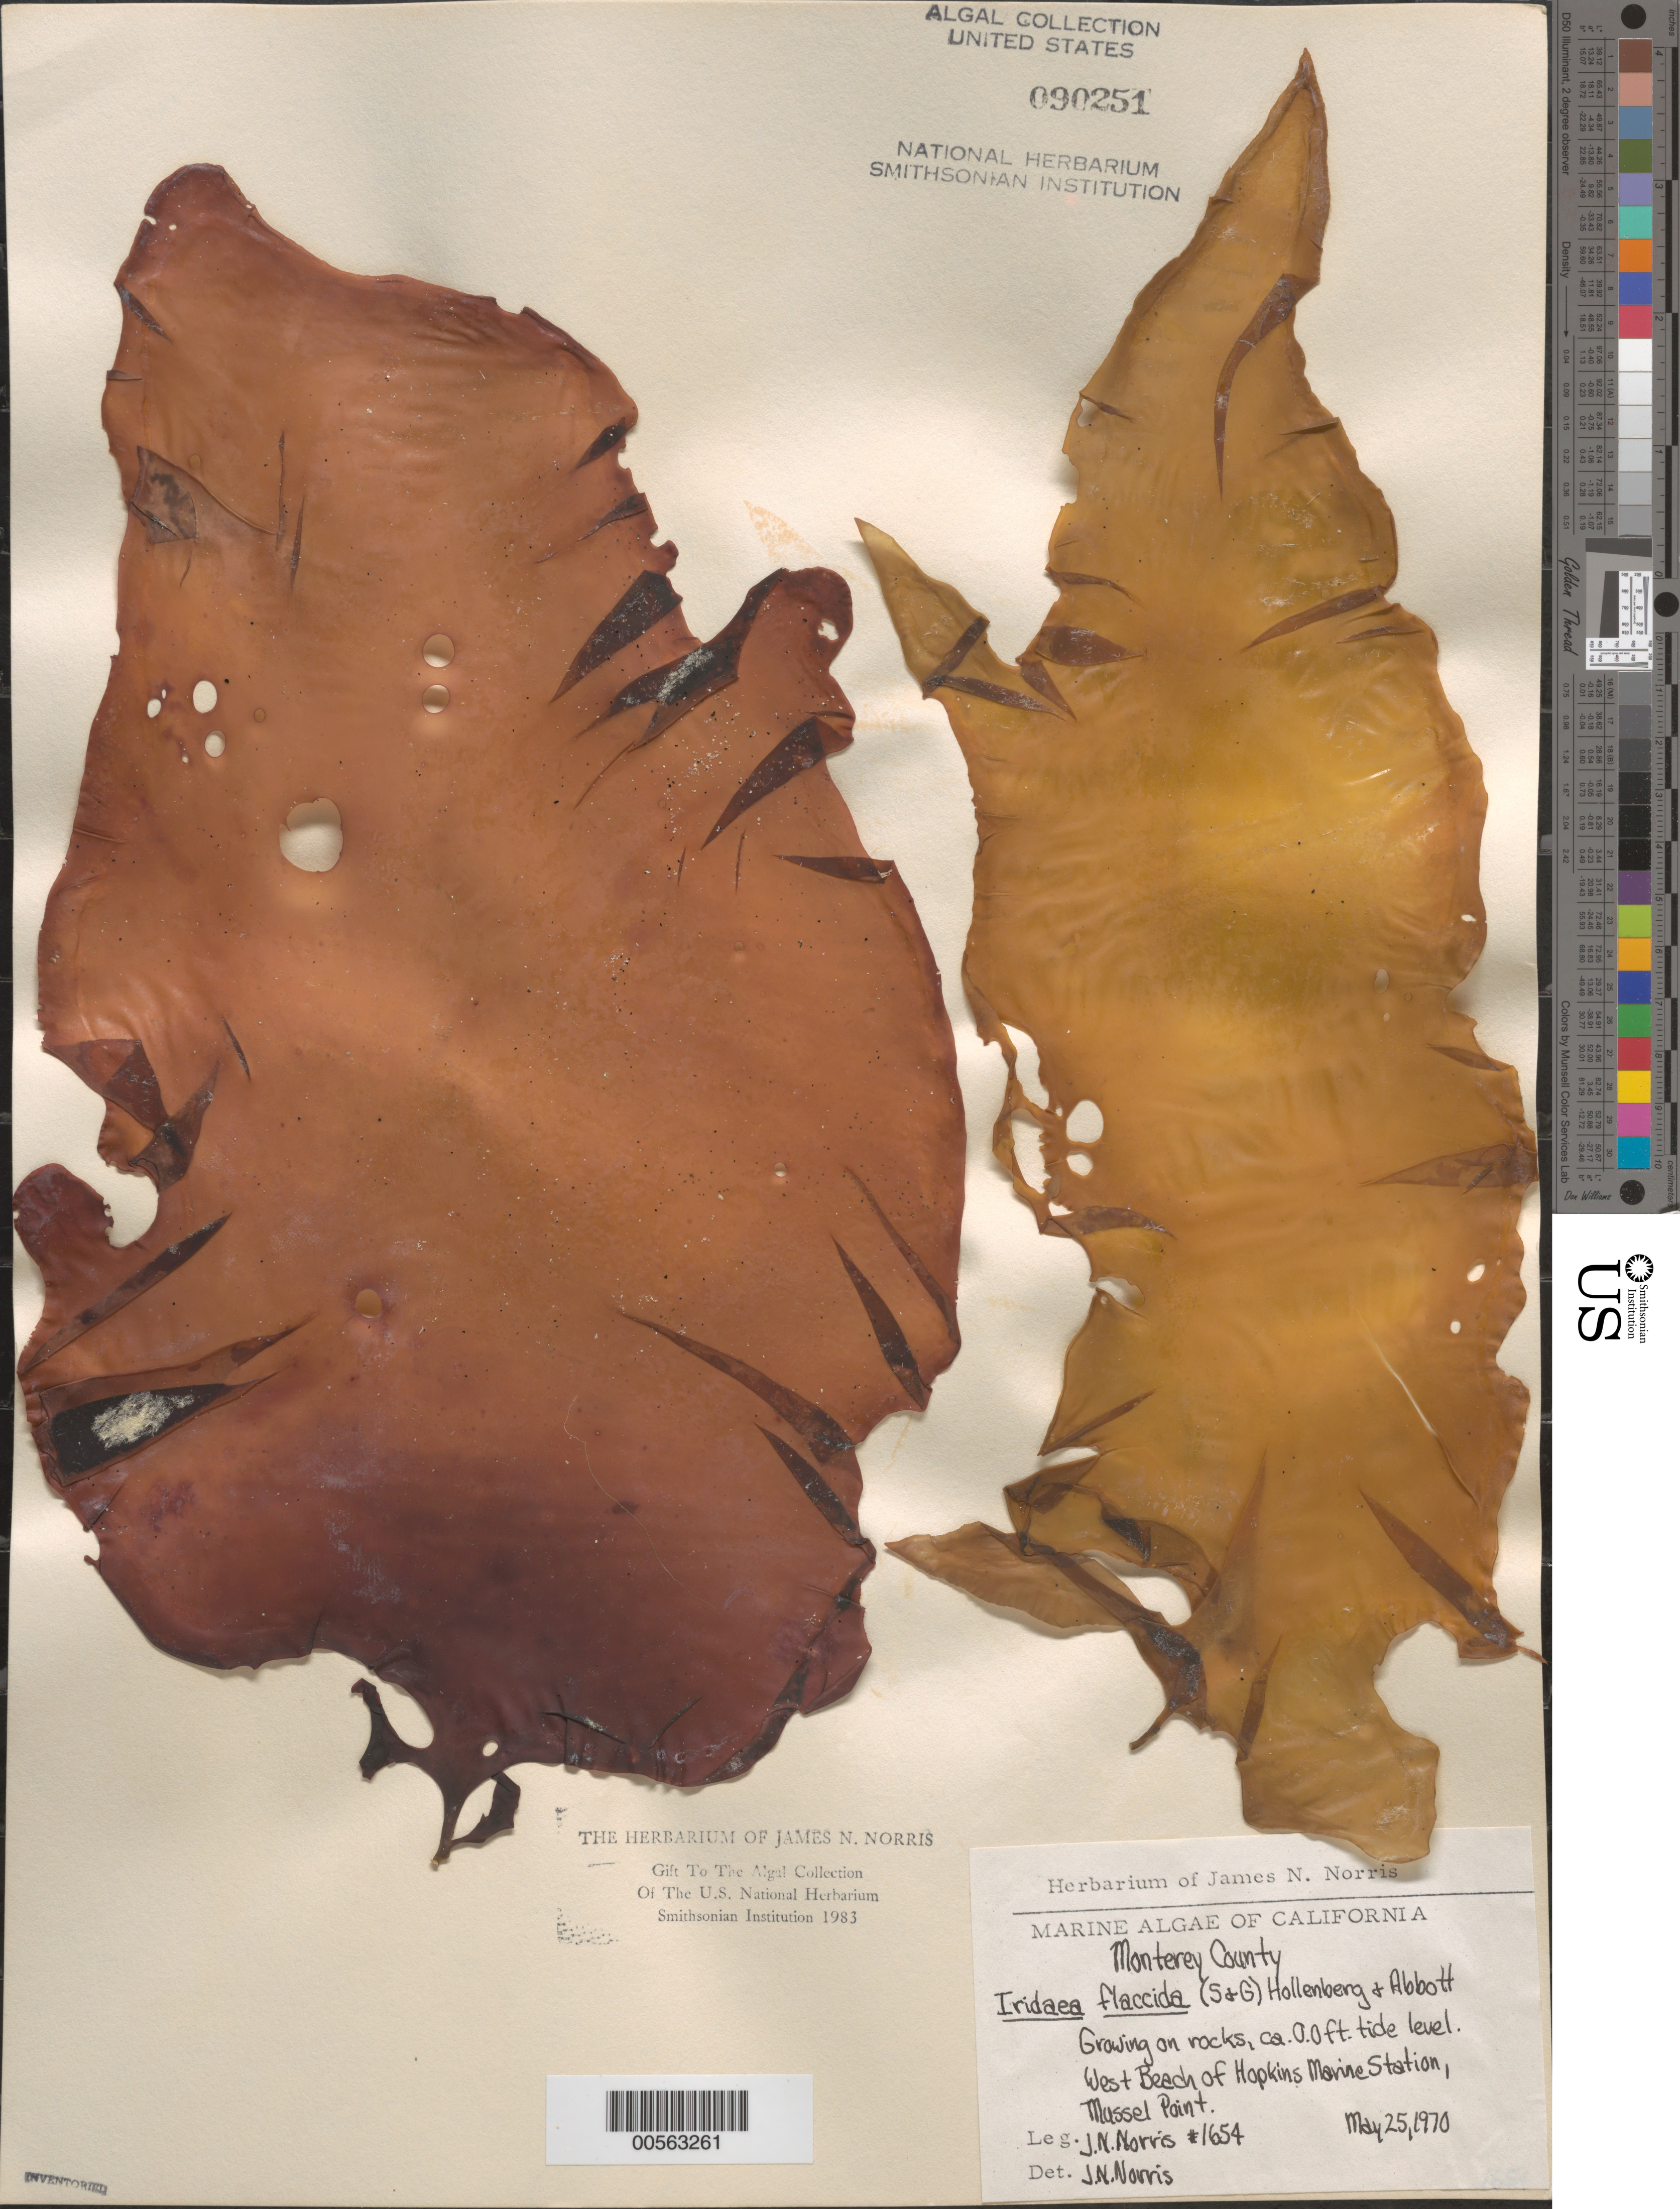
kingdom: Plantae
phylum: Rhodophyta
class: Florideophyceae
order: Gigartinales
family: Gigartinaceae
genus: Mazzaella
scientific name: Mazzaella flaccida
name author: (Setchell & N.L. Gardner) Fredericq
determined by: Algae name updating Project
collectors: J. N. Norris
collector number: JN-1654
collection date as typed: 25 May 1970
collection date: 1970-05-25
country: United States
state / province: California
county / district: Monterey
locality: West Beach, Hopkins Marine Station, Mussel Point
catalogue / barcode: US 90251